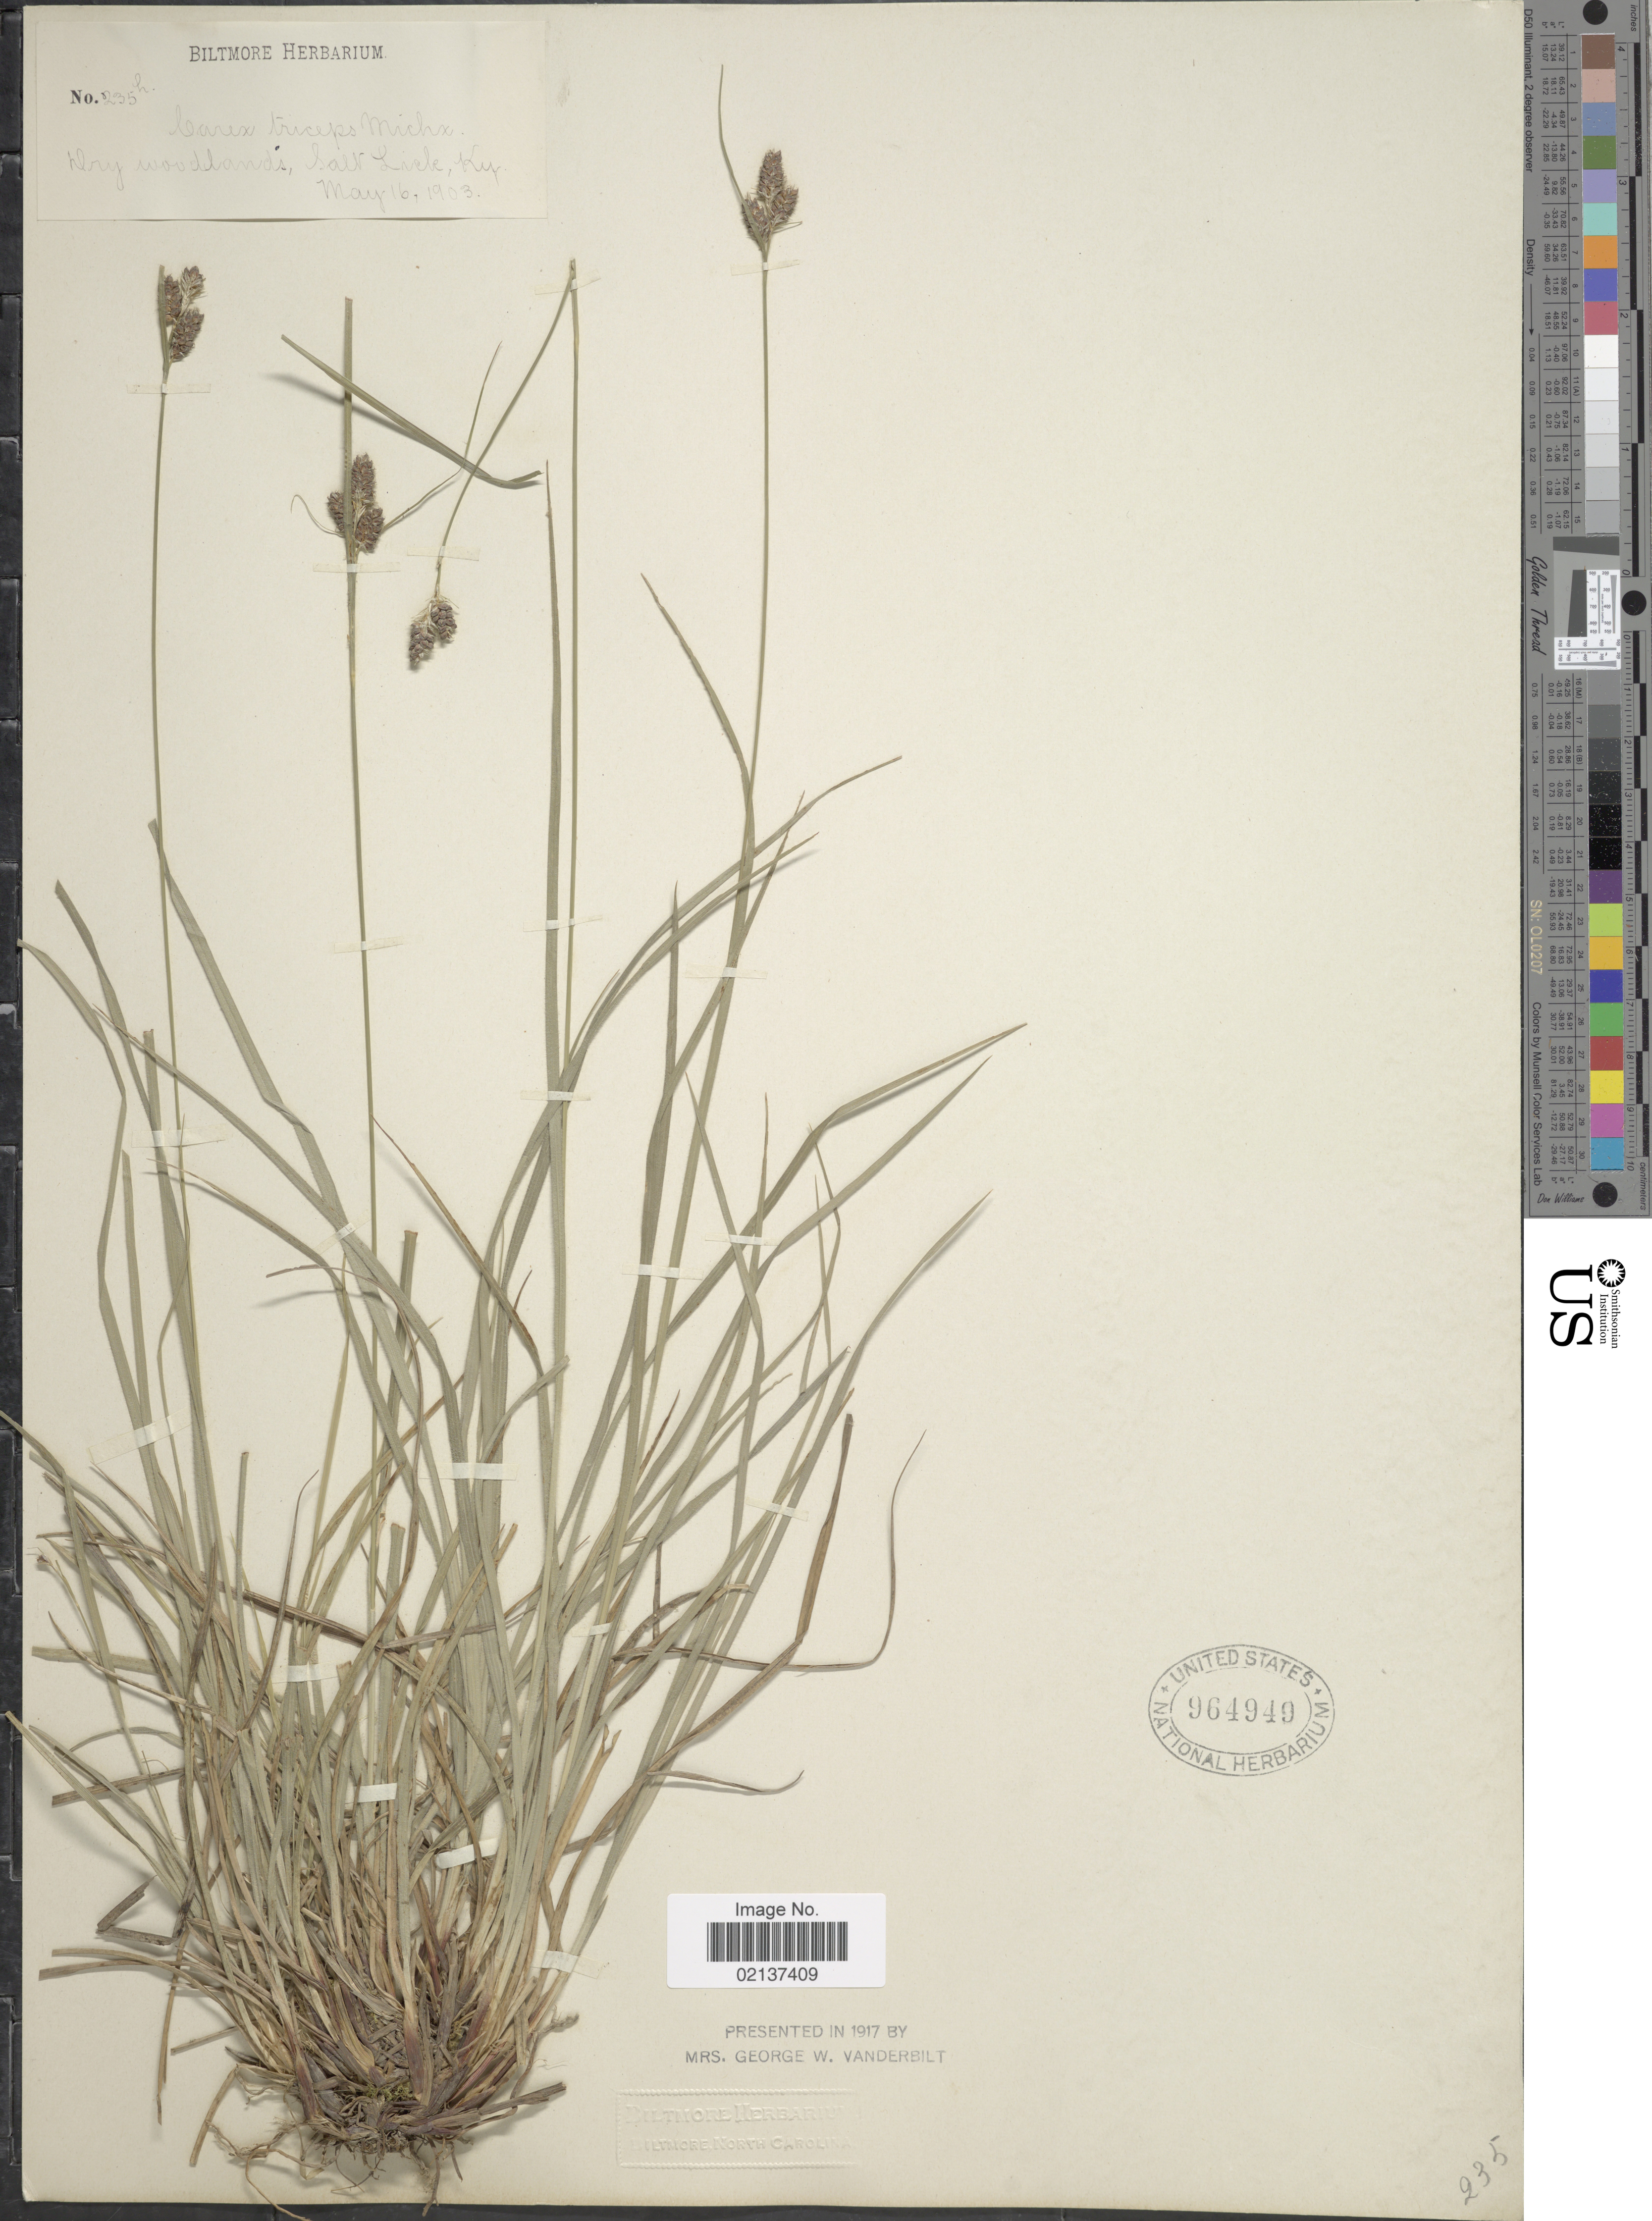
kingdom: Plantae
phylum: Tracheophyta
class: Liliopsida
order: Poales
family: Cyperaceae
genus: Carex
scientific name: Carex hirsutella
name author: Mack.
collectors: ex herb. Biltmore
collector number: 235L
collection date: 1903-05-16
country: United States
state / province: Kentucky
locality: Salt Lick, Ky.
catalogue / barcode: US 964949